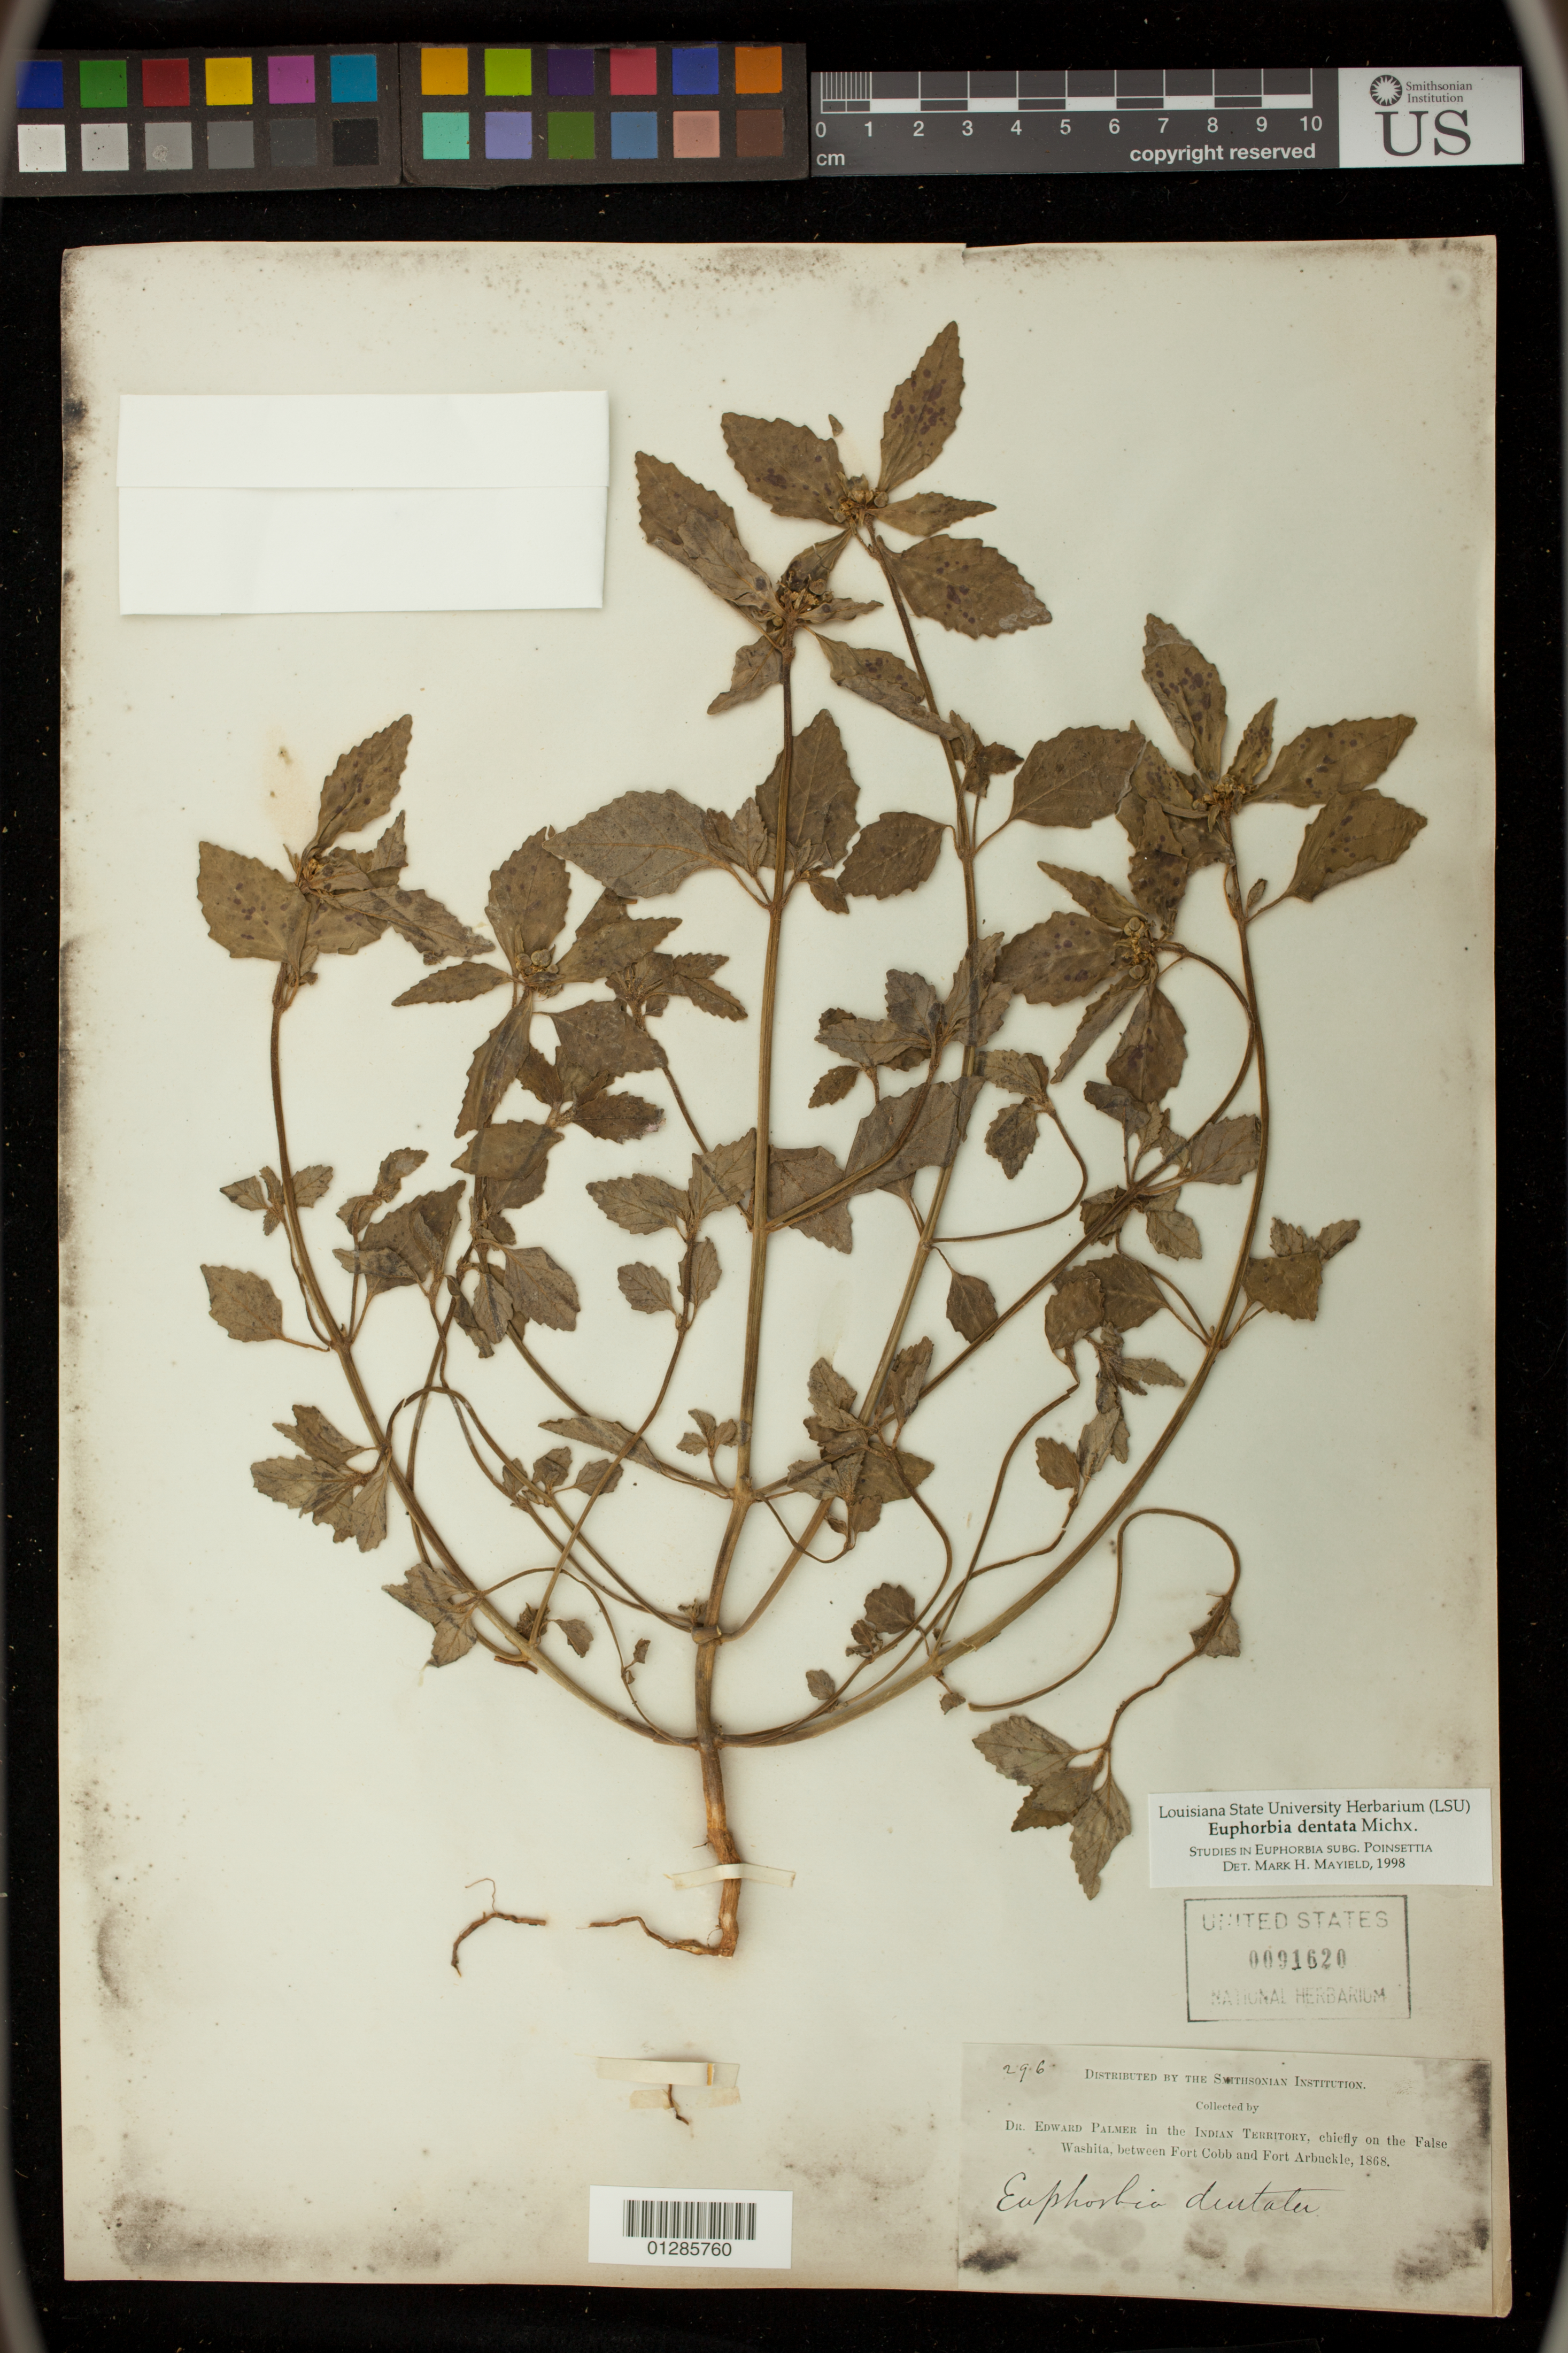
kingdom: Plantae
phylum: Tracheophyta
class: Magnoliopsida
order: Malpighiales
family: Euphorbiaceae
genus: Euphorbia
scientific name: Euphorbia dentata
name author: Michx.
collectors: E. Palmer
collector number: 296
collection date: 1868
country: United States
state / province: Oklahoma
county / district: Washita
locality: Indian Territory, chiefly on the False Washita, between Fort Cobb and Fort Arbuckle.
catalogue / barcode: US 91620